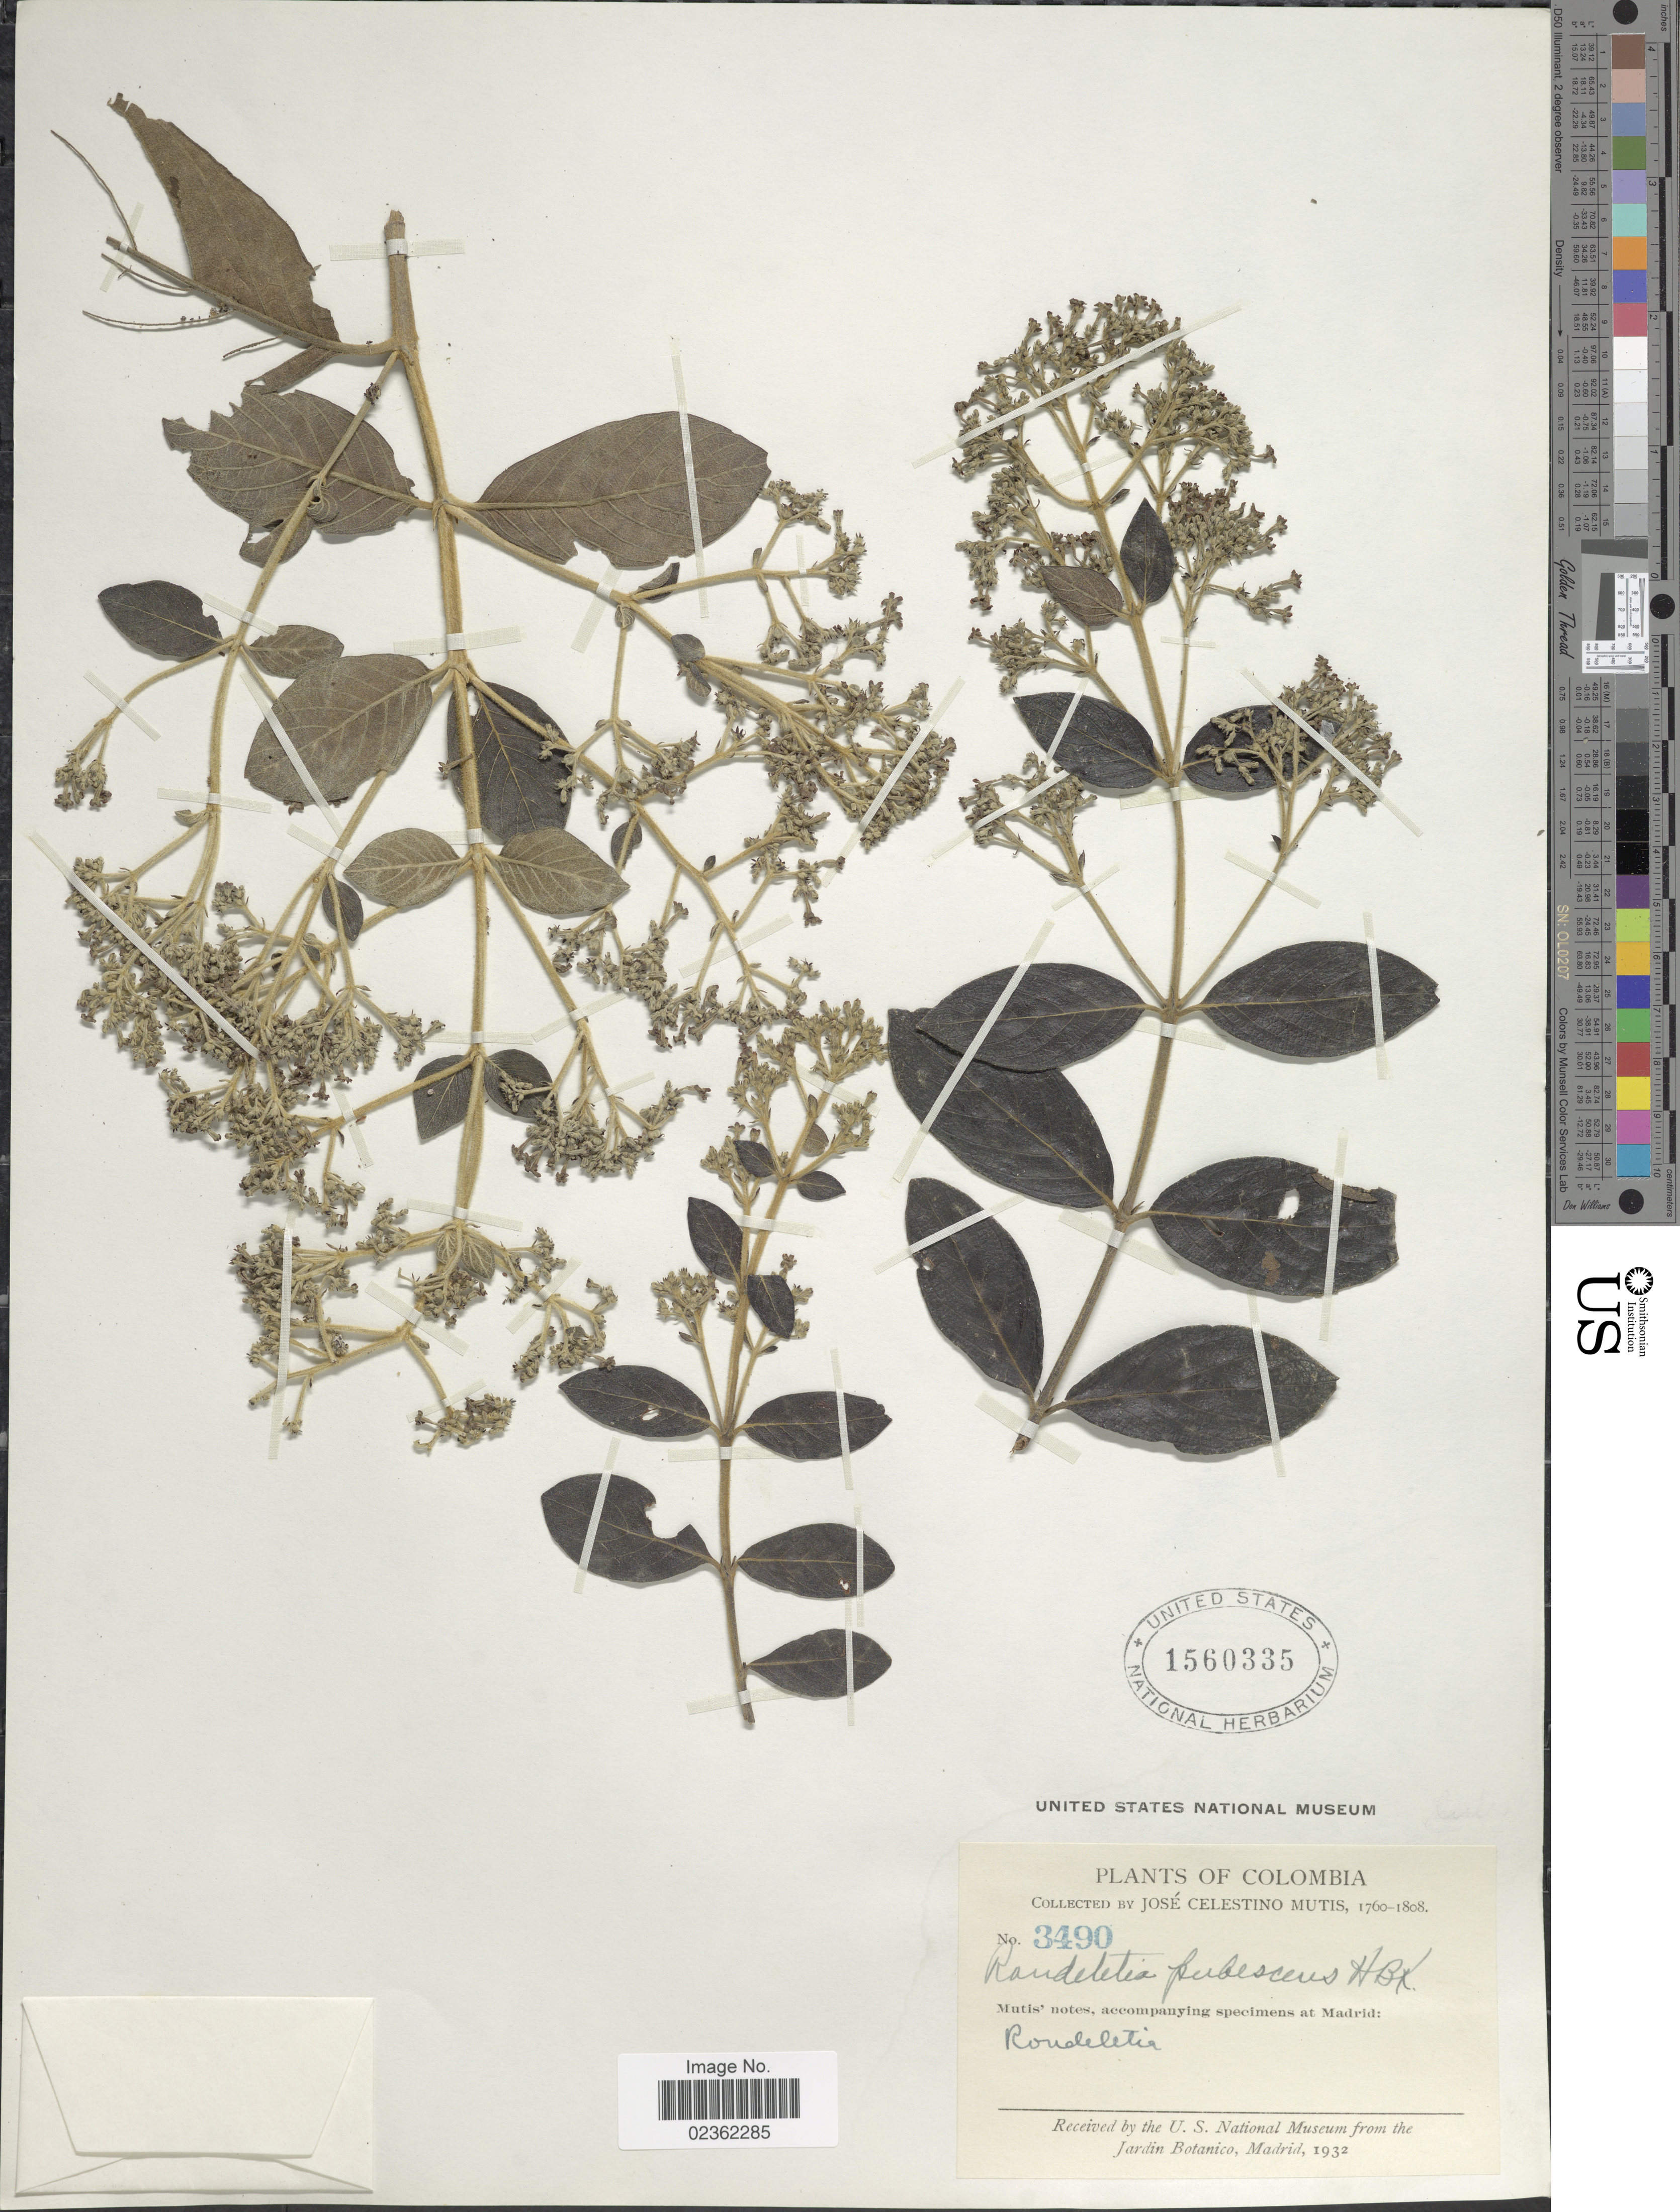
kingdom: Plantae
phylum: Tracheophyta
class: Magnoliopsida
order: Gentianales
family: Rubiaceae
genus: Rondeletia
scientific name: Rondeletia pubescens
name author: Kunth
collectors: J. C. B. Mutis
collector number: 3490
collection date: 1760/1808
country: Colombia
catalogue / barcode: US 1560335